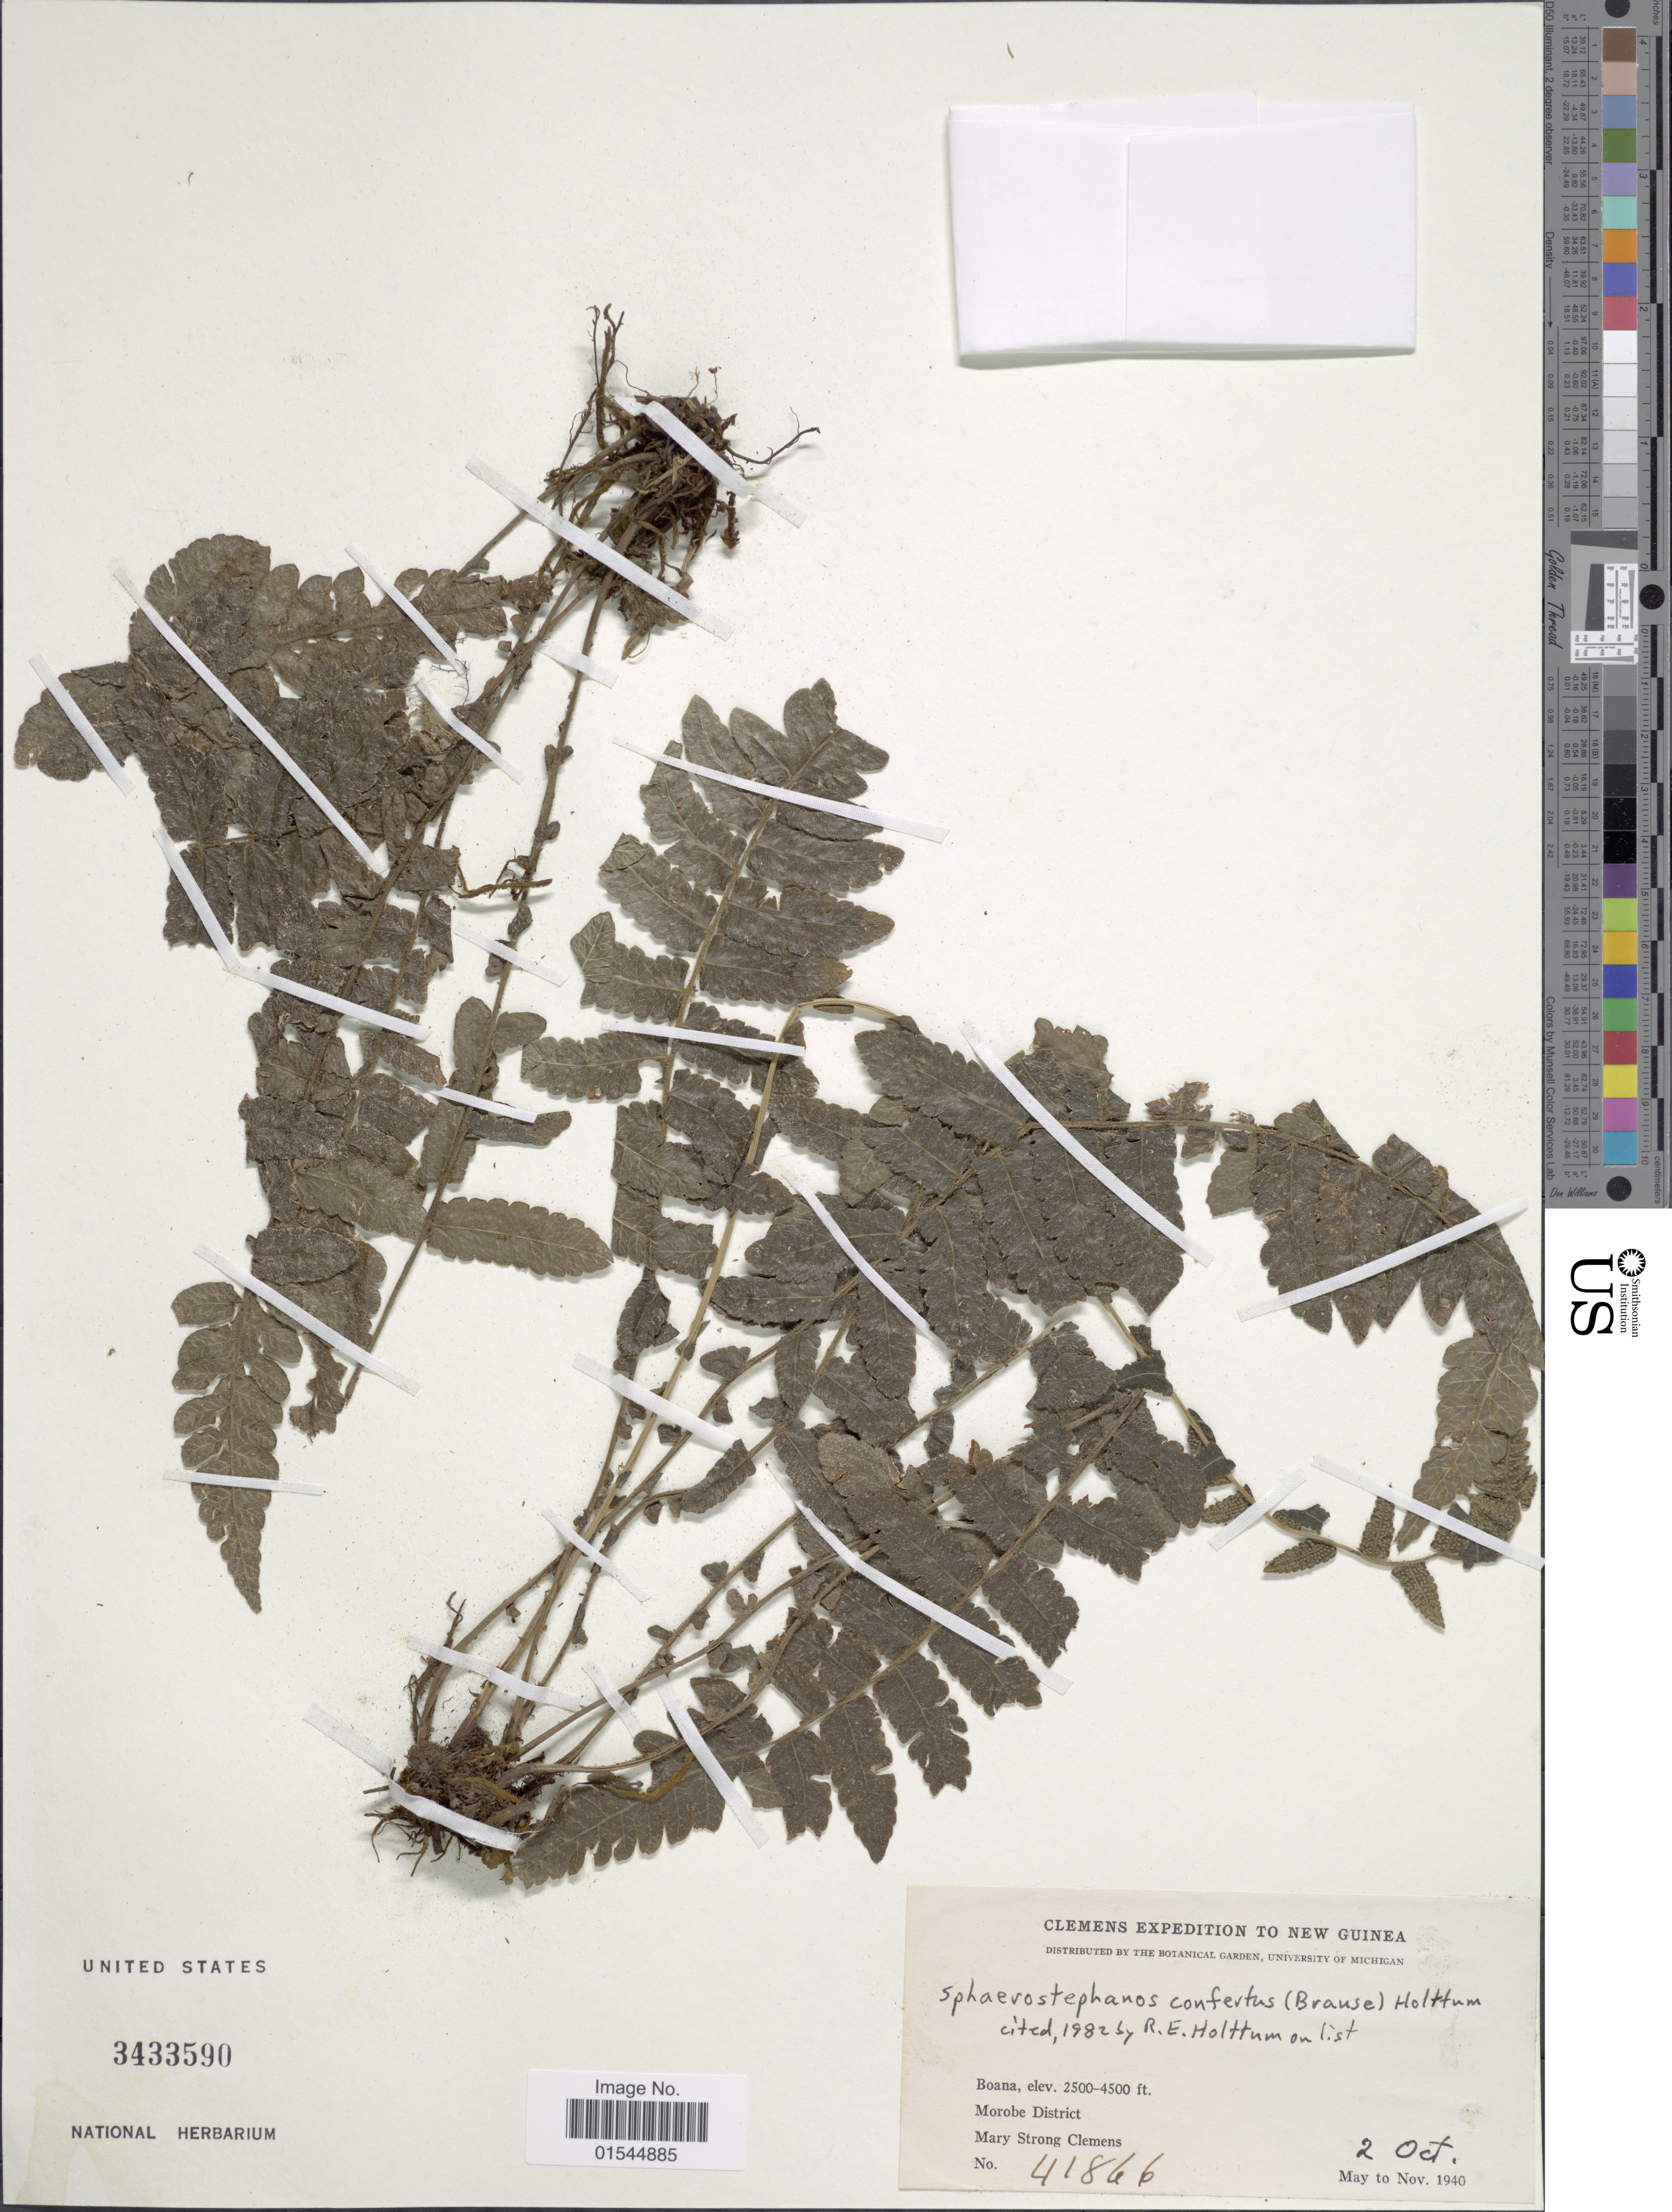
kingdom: Plantae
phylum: Tracheophyta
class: Polypodiopsida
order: Polypodiales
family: Thelypteridaceae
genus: Sphaerostephanos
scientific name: Sphaerostephanos confertus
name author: (Brause) Holttum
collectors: M. S. Clemens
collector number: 41866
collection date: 1940-10-02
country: Papua New Guinea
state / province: Morobe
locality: New Guinea, Boana, Morobe District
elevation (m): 762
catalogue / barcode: US 3433590